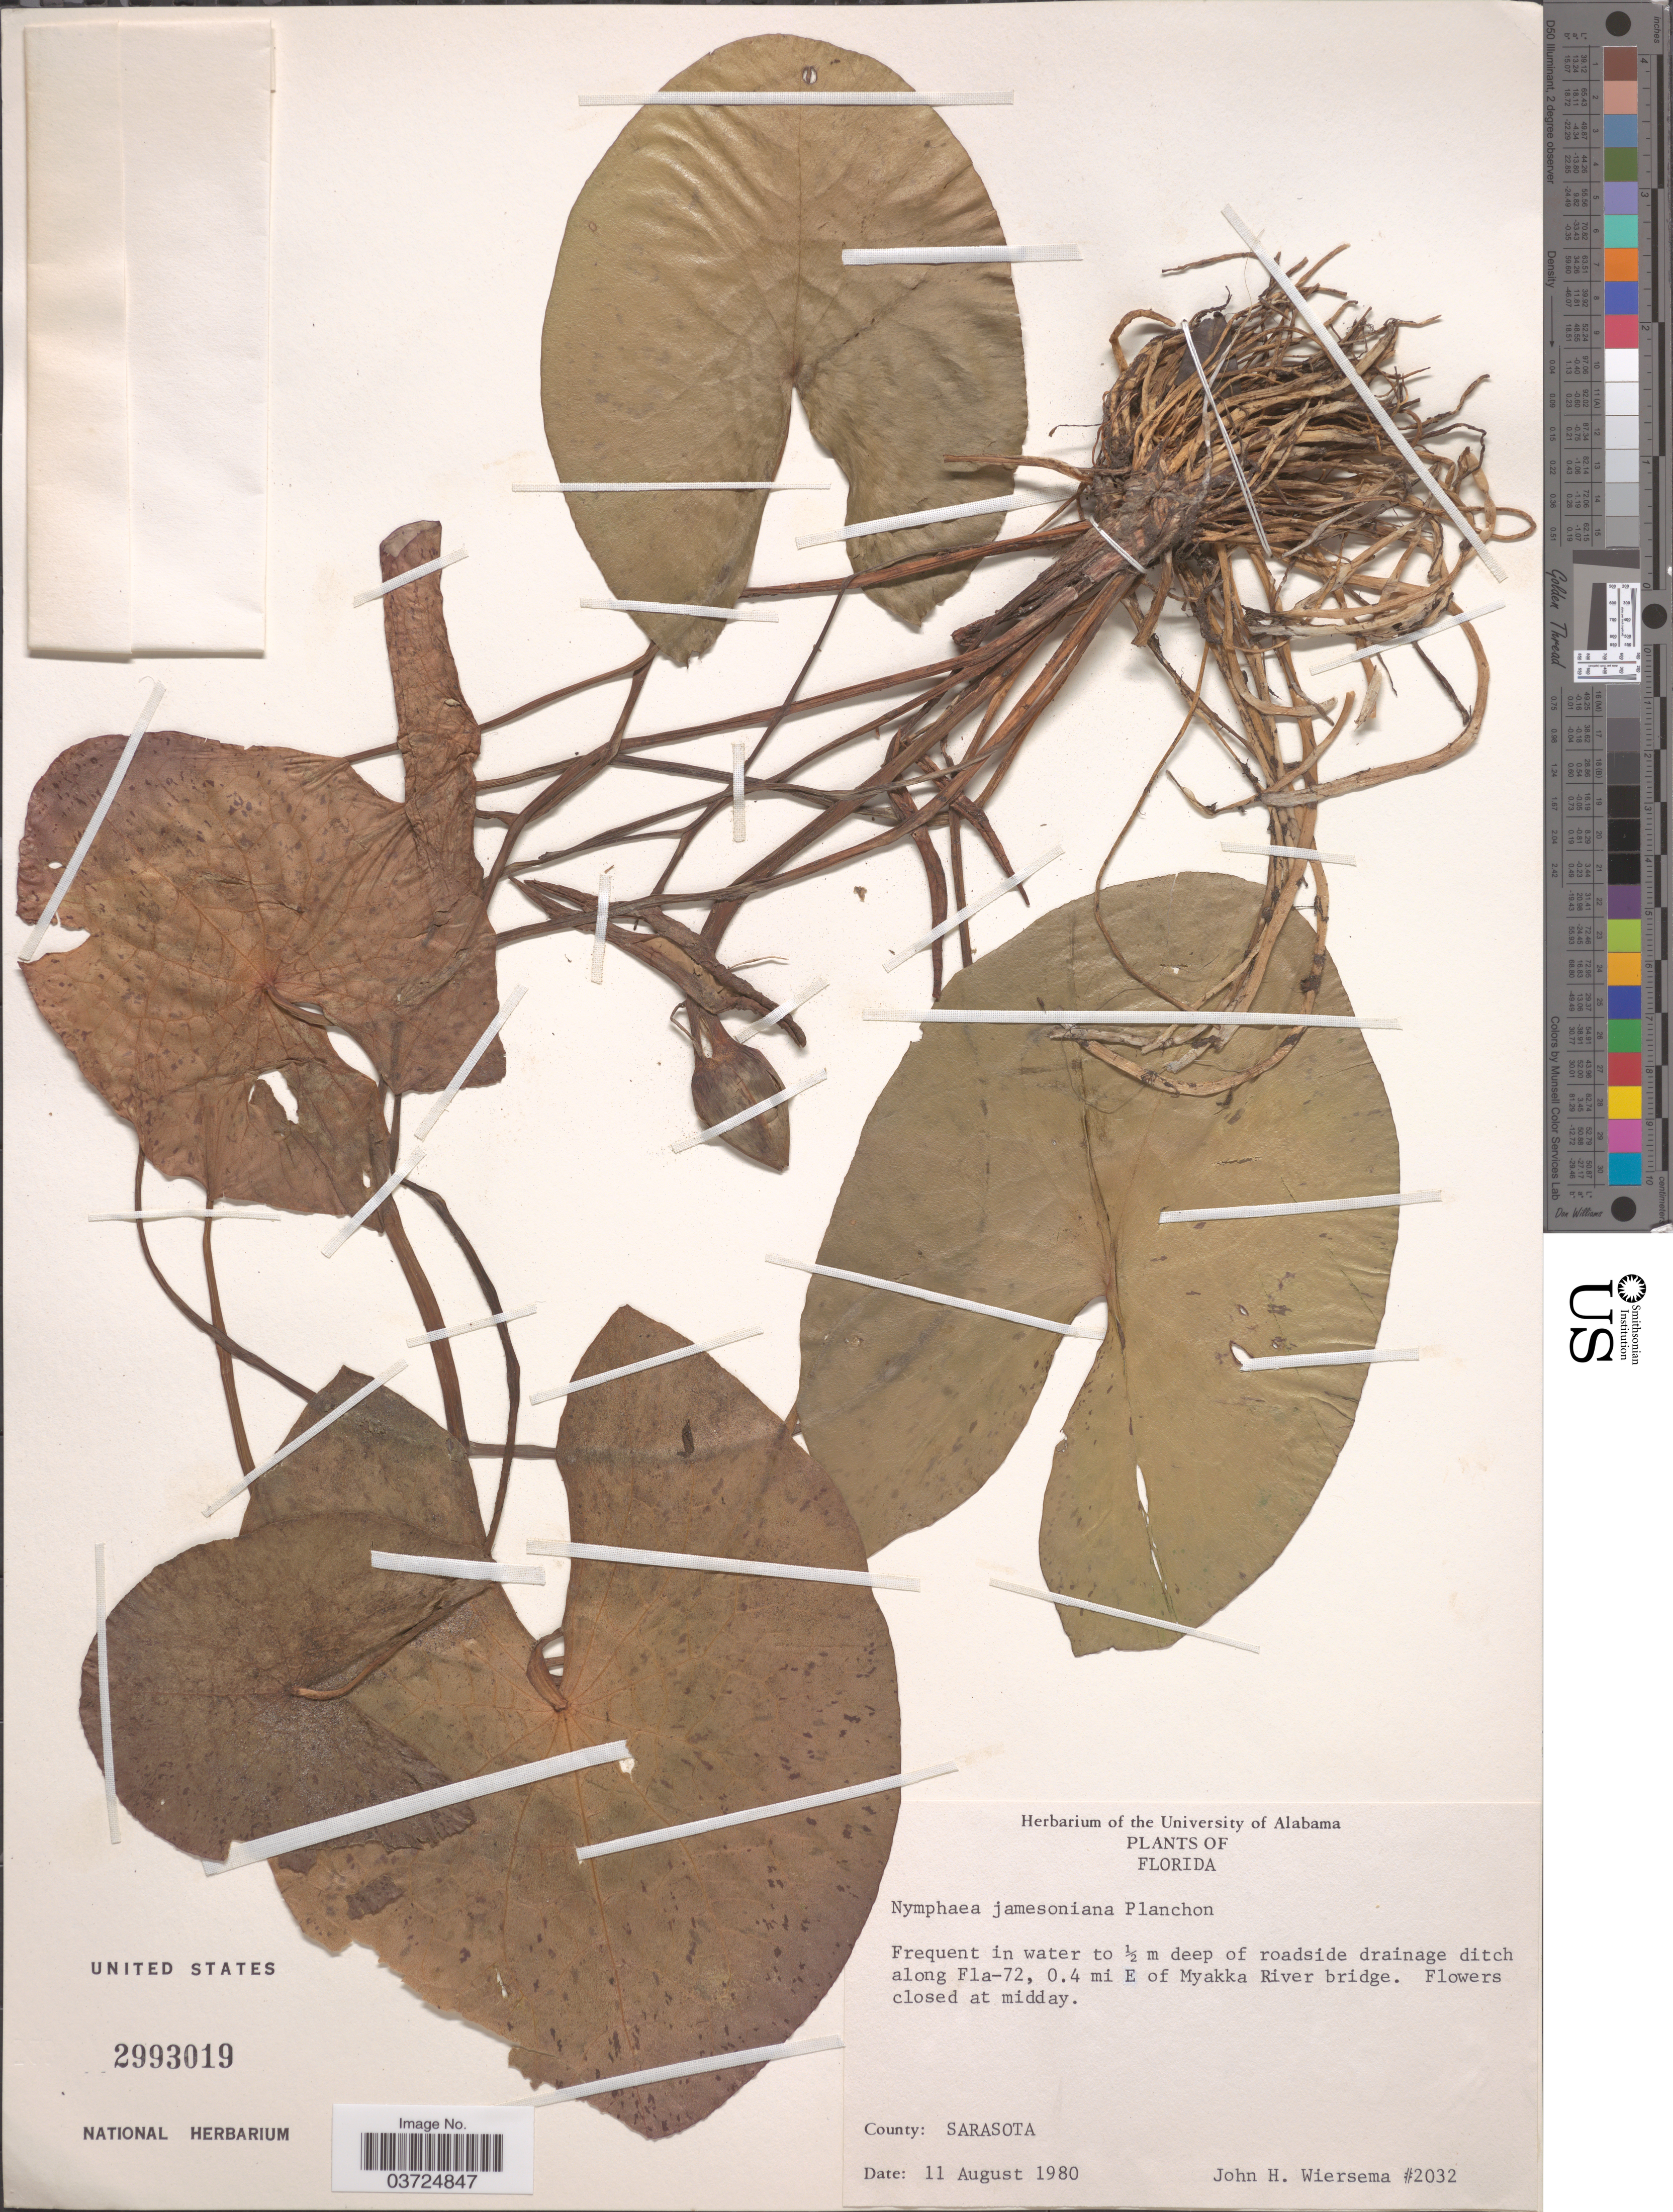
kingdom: Plantae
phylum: Tracheophyta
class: Magnoliopsida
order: Nymphaeales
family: Nymphaeaceae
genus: Nymphaea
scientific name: Nymphaea jamesoniana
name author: Planch.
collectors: J. H. Wiersema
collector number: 2032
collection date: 1980-08-11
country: United States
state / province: Florida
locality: In water to ½ m deep of roadside drainage ditch along Fla-72, 0.4 mi E of Myakka River bridge. County: Sarasota.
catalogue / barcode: US 2993019